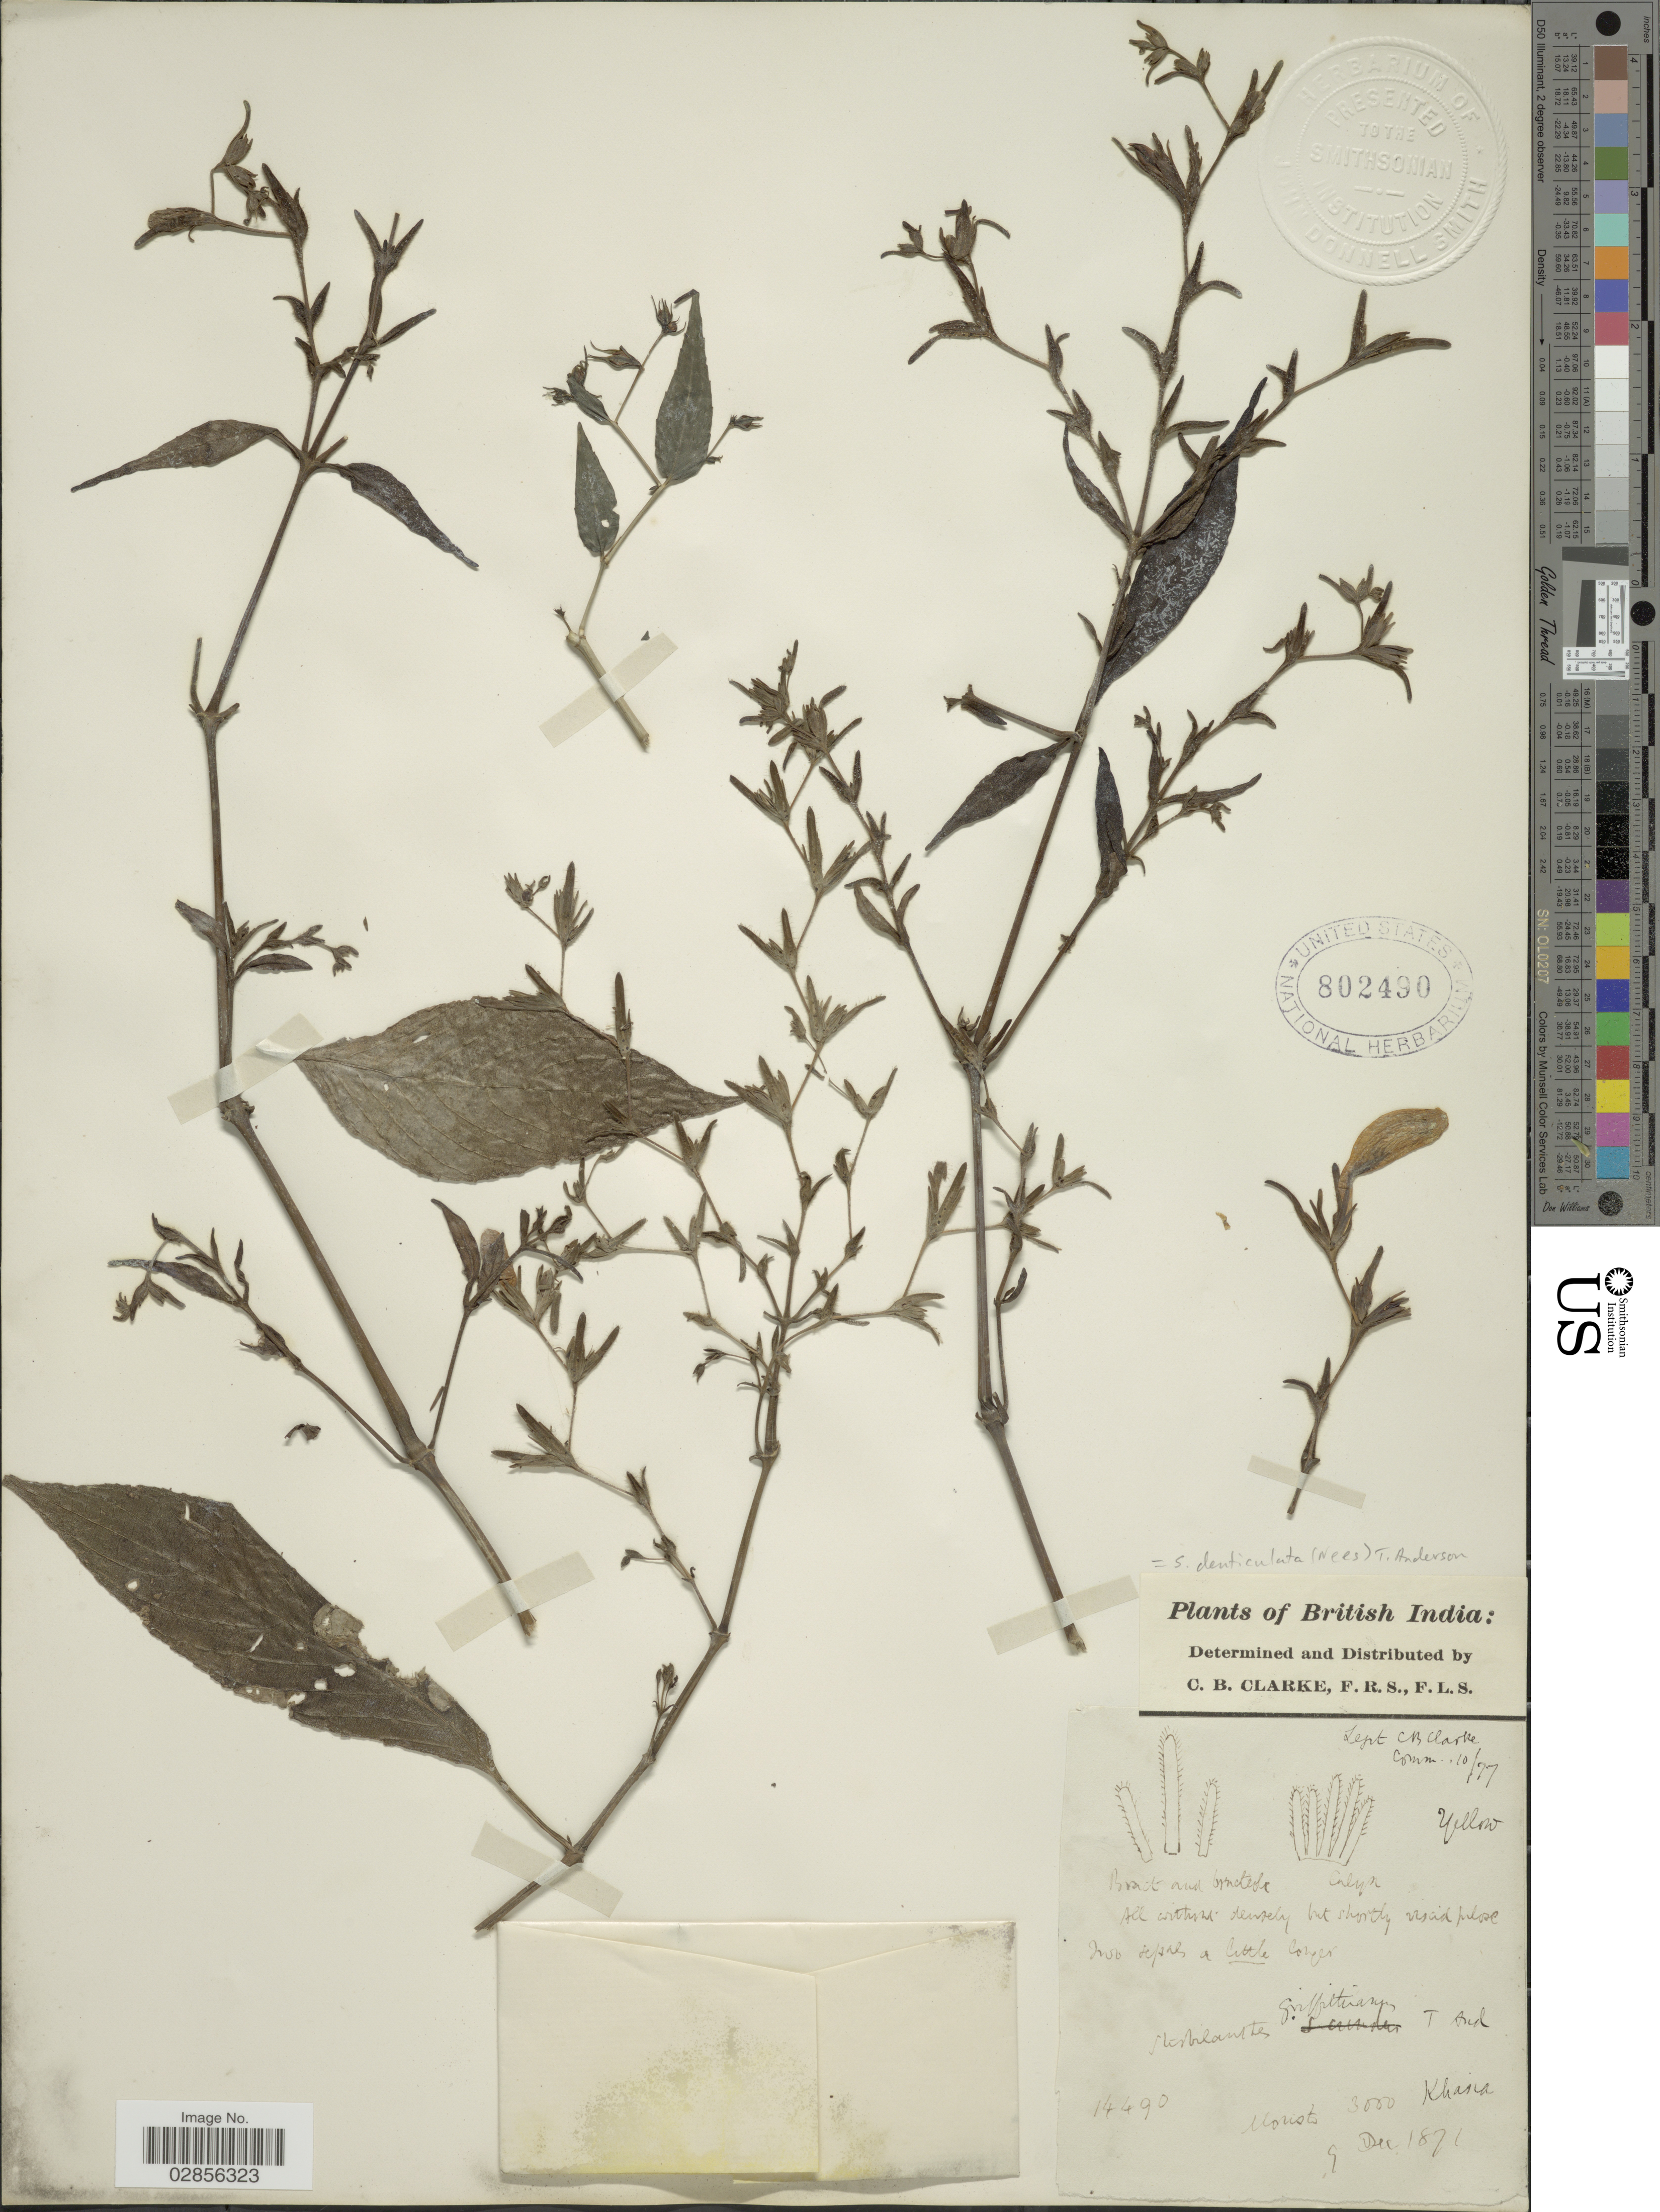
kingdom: Plantae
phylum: Tracheophyta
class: Magnoliopsida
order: Lamiales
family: Acanthaceae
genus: Strobilanthes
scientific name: Strobilanthes denticulata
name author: T. Anderson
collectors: C. B. Clarke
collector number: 14490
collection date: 1871-12-09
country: India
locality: British India. Moristo, Khasia.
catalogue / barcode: US 802490